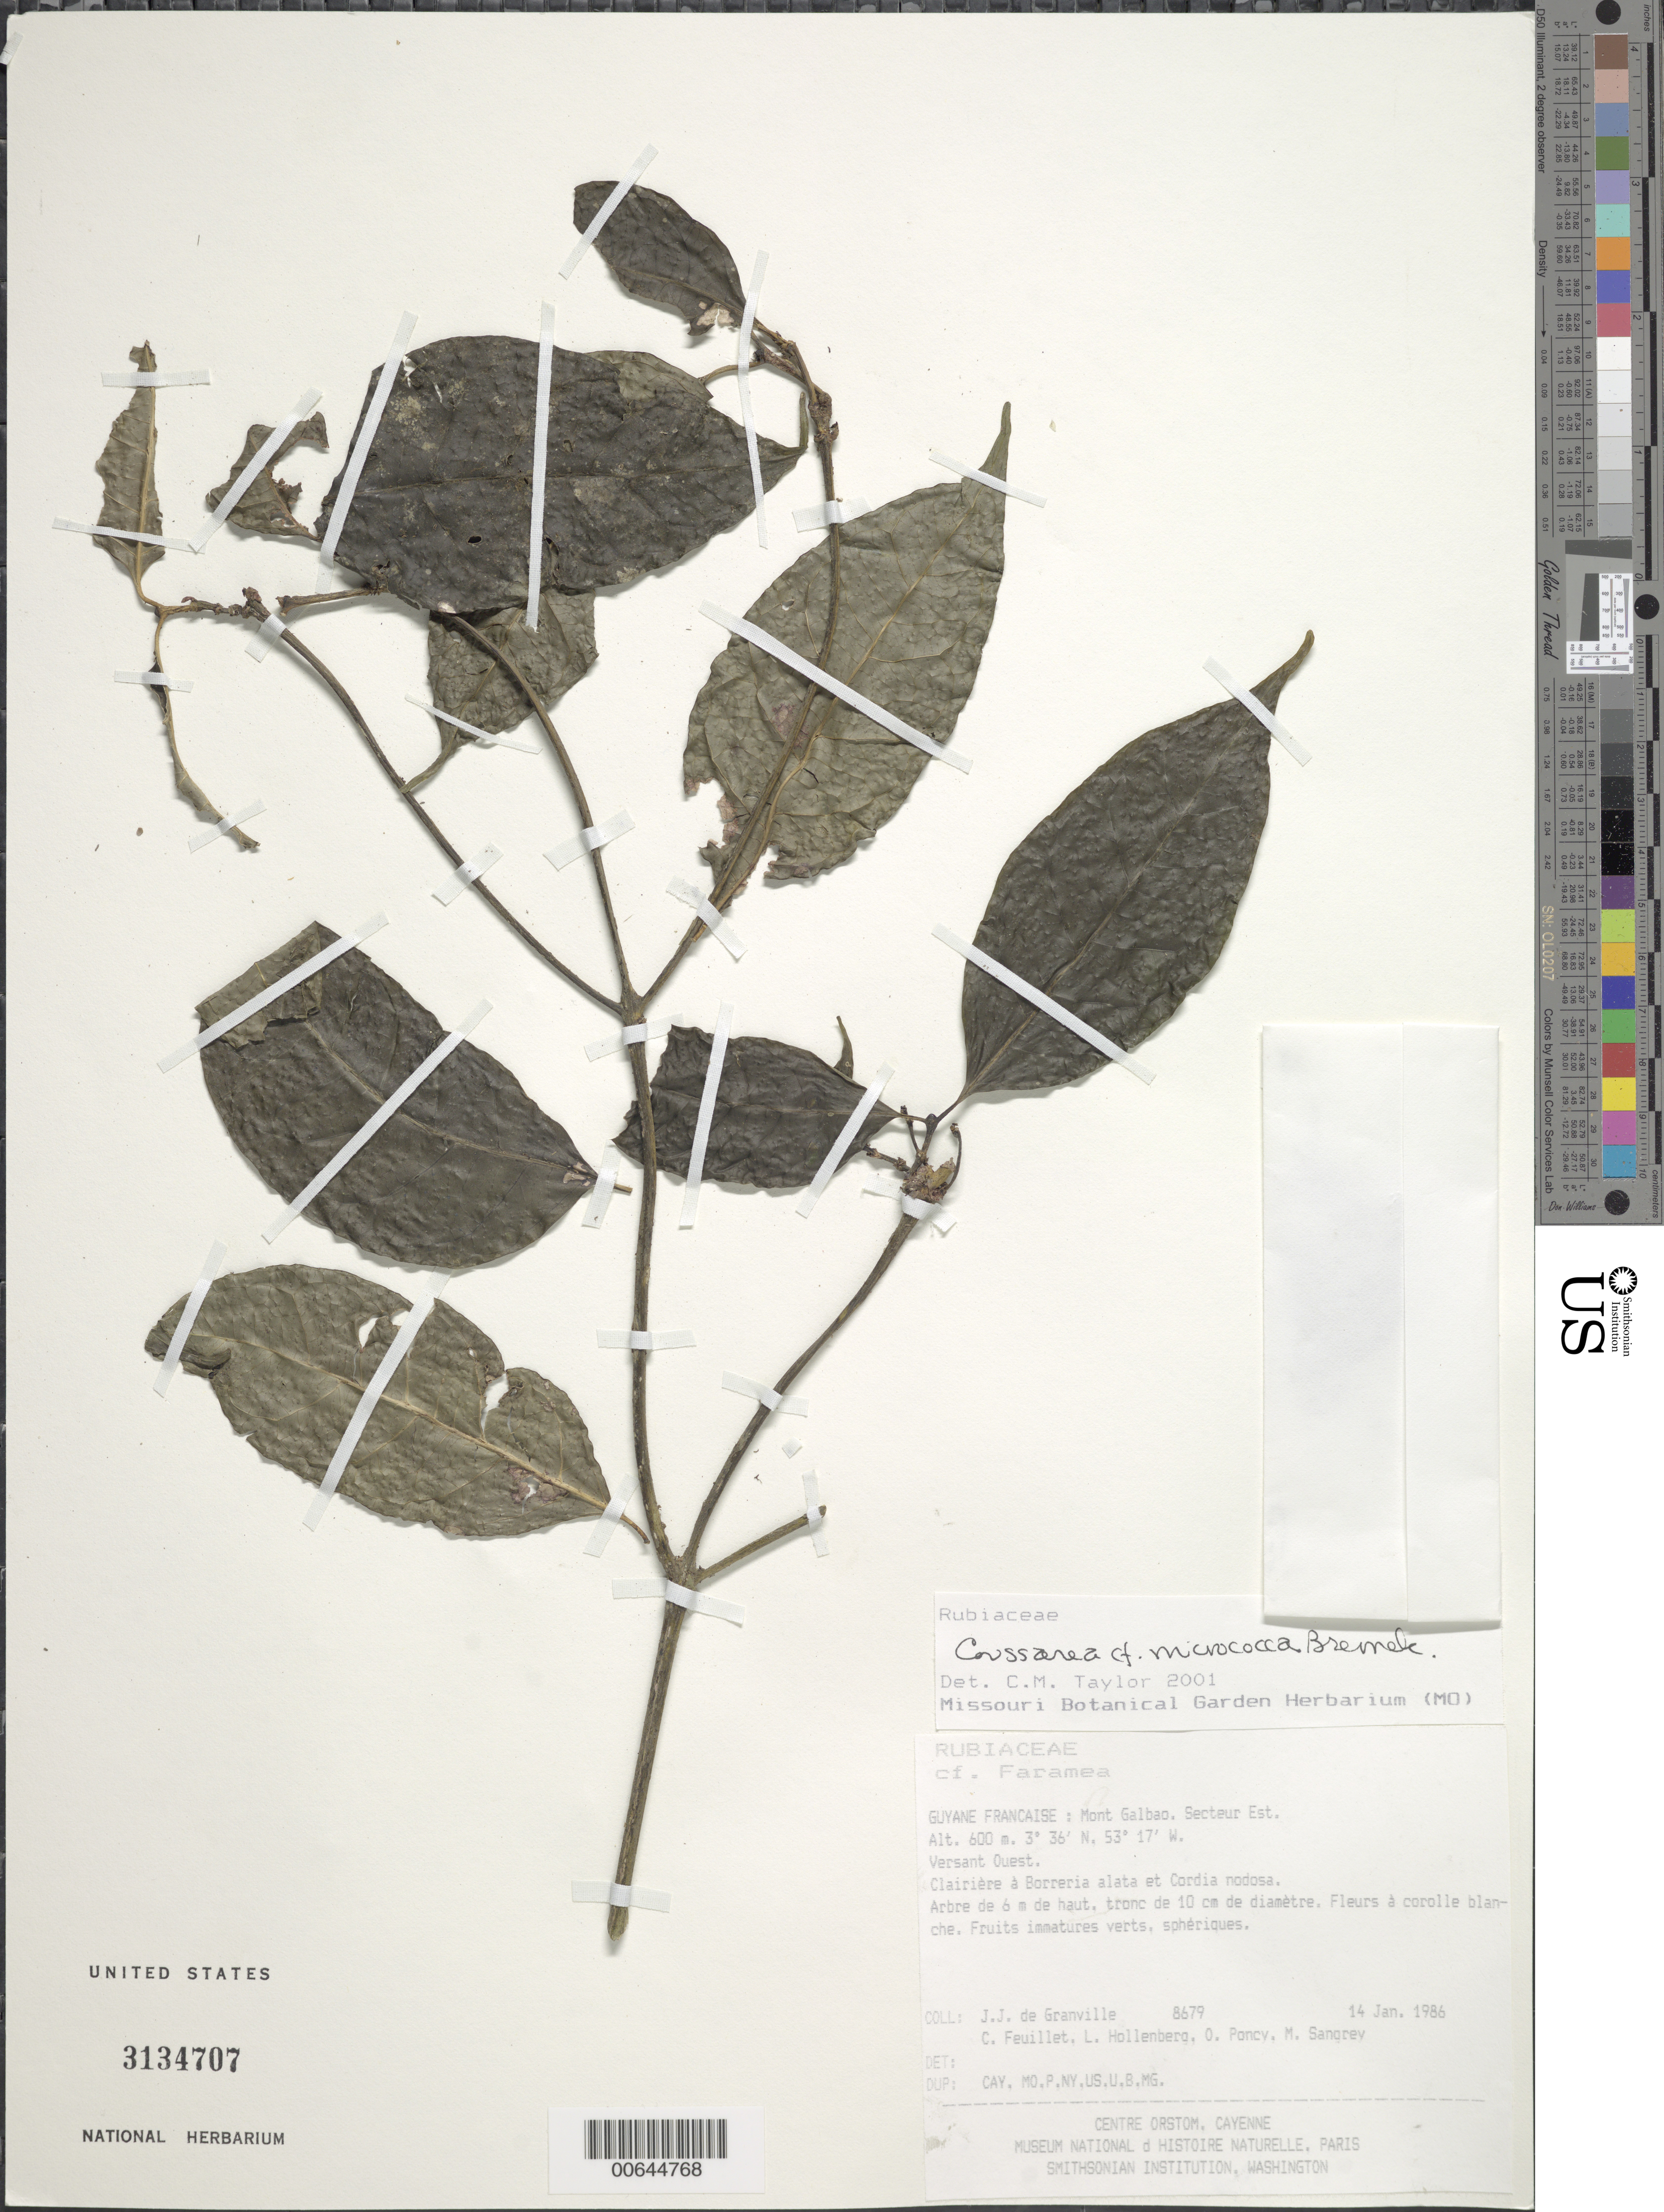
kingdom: Plantae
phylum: Tracheophyta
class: Magnoliopsida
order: Gentianales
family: Rubiaceae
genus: Coussarea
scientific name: Coussarea micrococca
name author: Bremek.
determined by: Taylor, Charlotte M.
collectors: J.-J. de Granville, C. Feuillet, L. Hollenberg, O. Poncy & M. S. Sangrey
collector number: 8679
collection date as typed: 14-Jan-86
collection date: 1986-01-14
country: French Guiana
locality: Mont Galbao. Secteur Est. Versant Ouest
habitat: Clairière à Borreria alata et Cordia nodosa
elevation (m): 600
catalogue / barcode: US 3134707